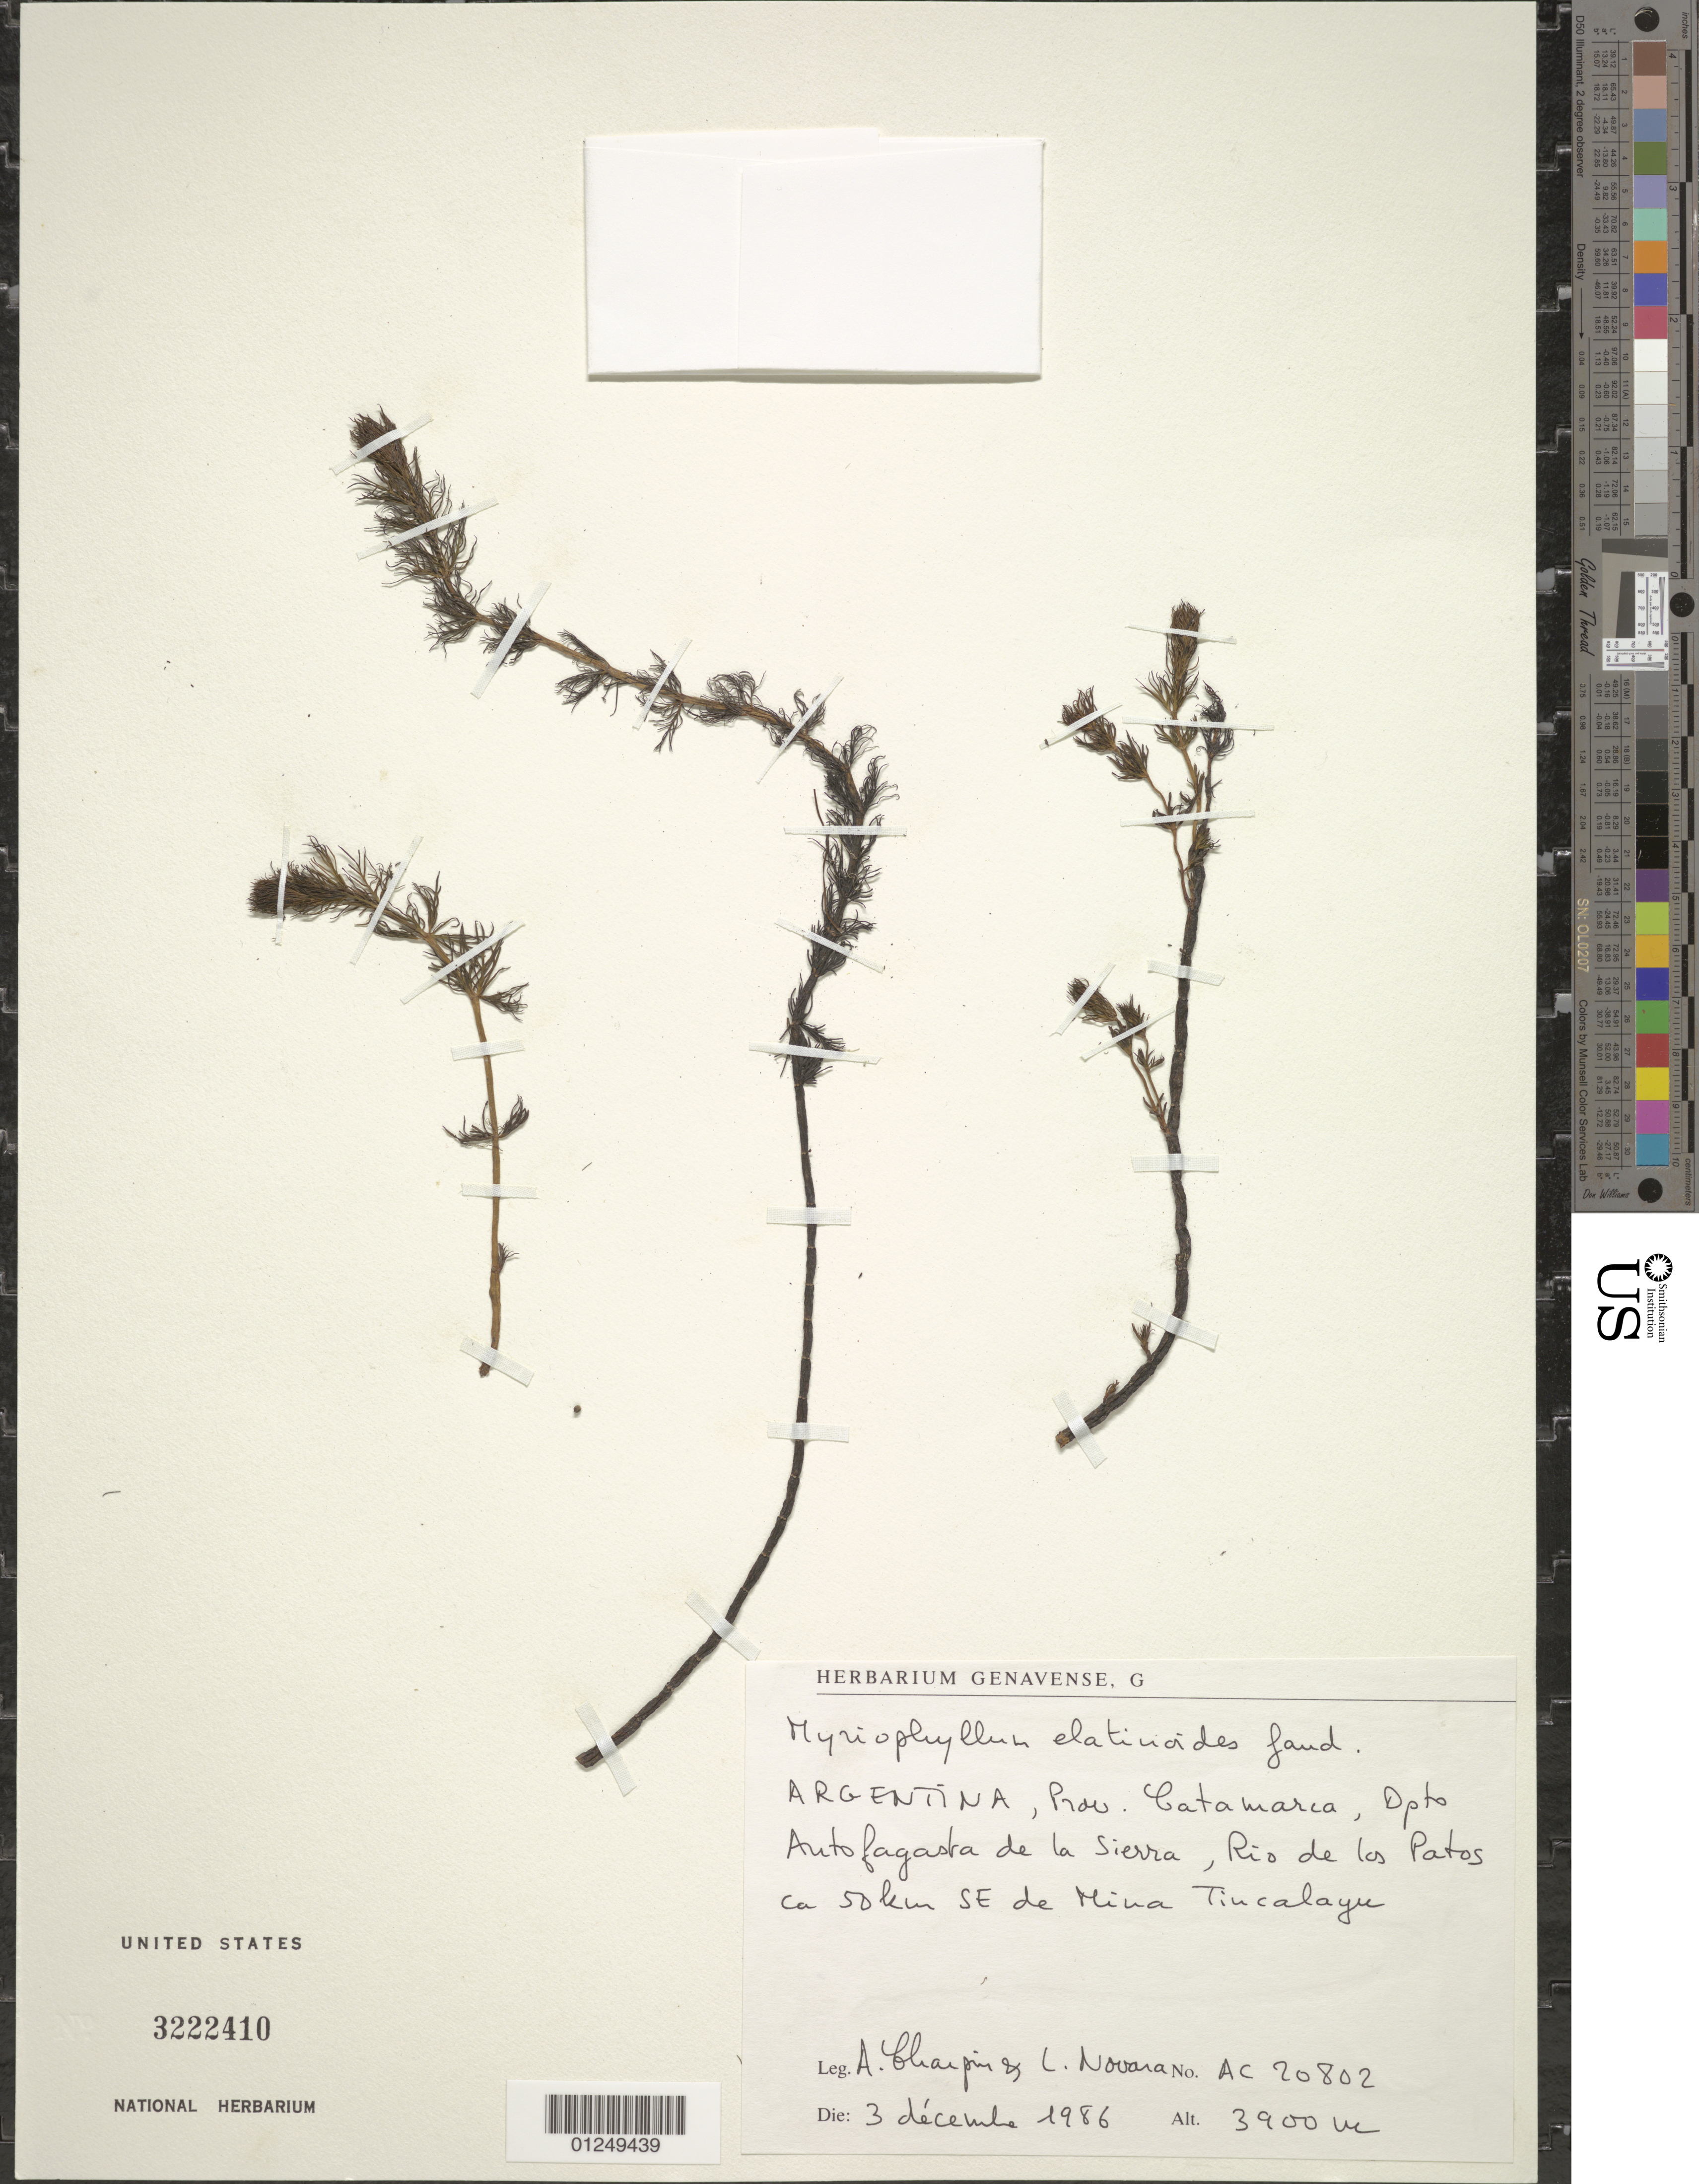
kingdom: Plantae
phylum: Tracheophyta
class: Magnoliopsida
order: Saxifragales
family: Haloragaceae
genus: Myriophyllum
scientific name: Myriophyllum elatinoides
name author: Gaudich.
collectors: A. Charpin & L. Novara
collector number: AC 20802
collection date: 1986-12-03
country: Argentina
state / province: Catamarca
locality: Dpto Antofagasta de la Sierra, Rio de los Patos, ca 50 km SE de Mina Tincalayu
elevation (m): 3900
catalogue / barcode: US 3222410